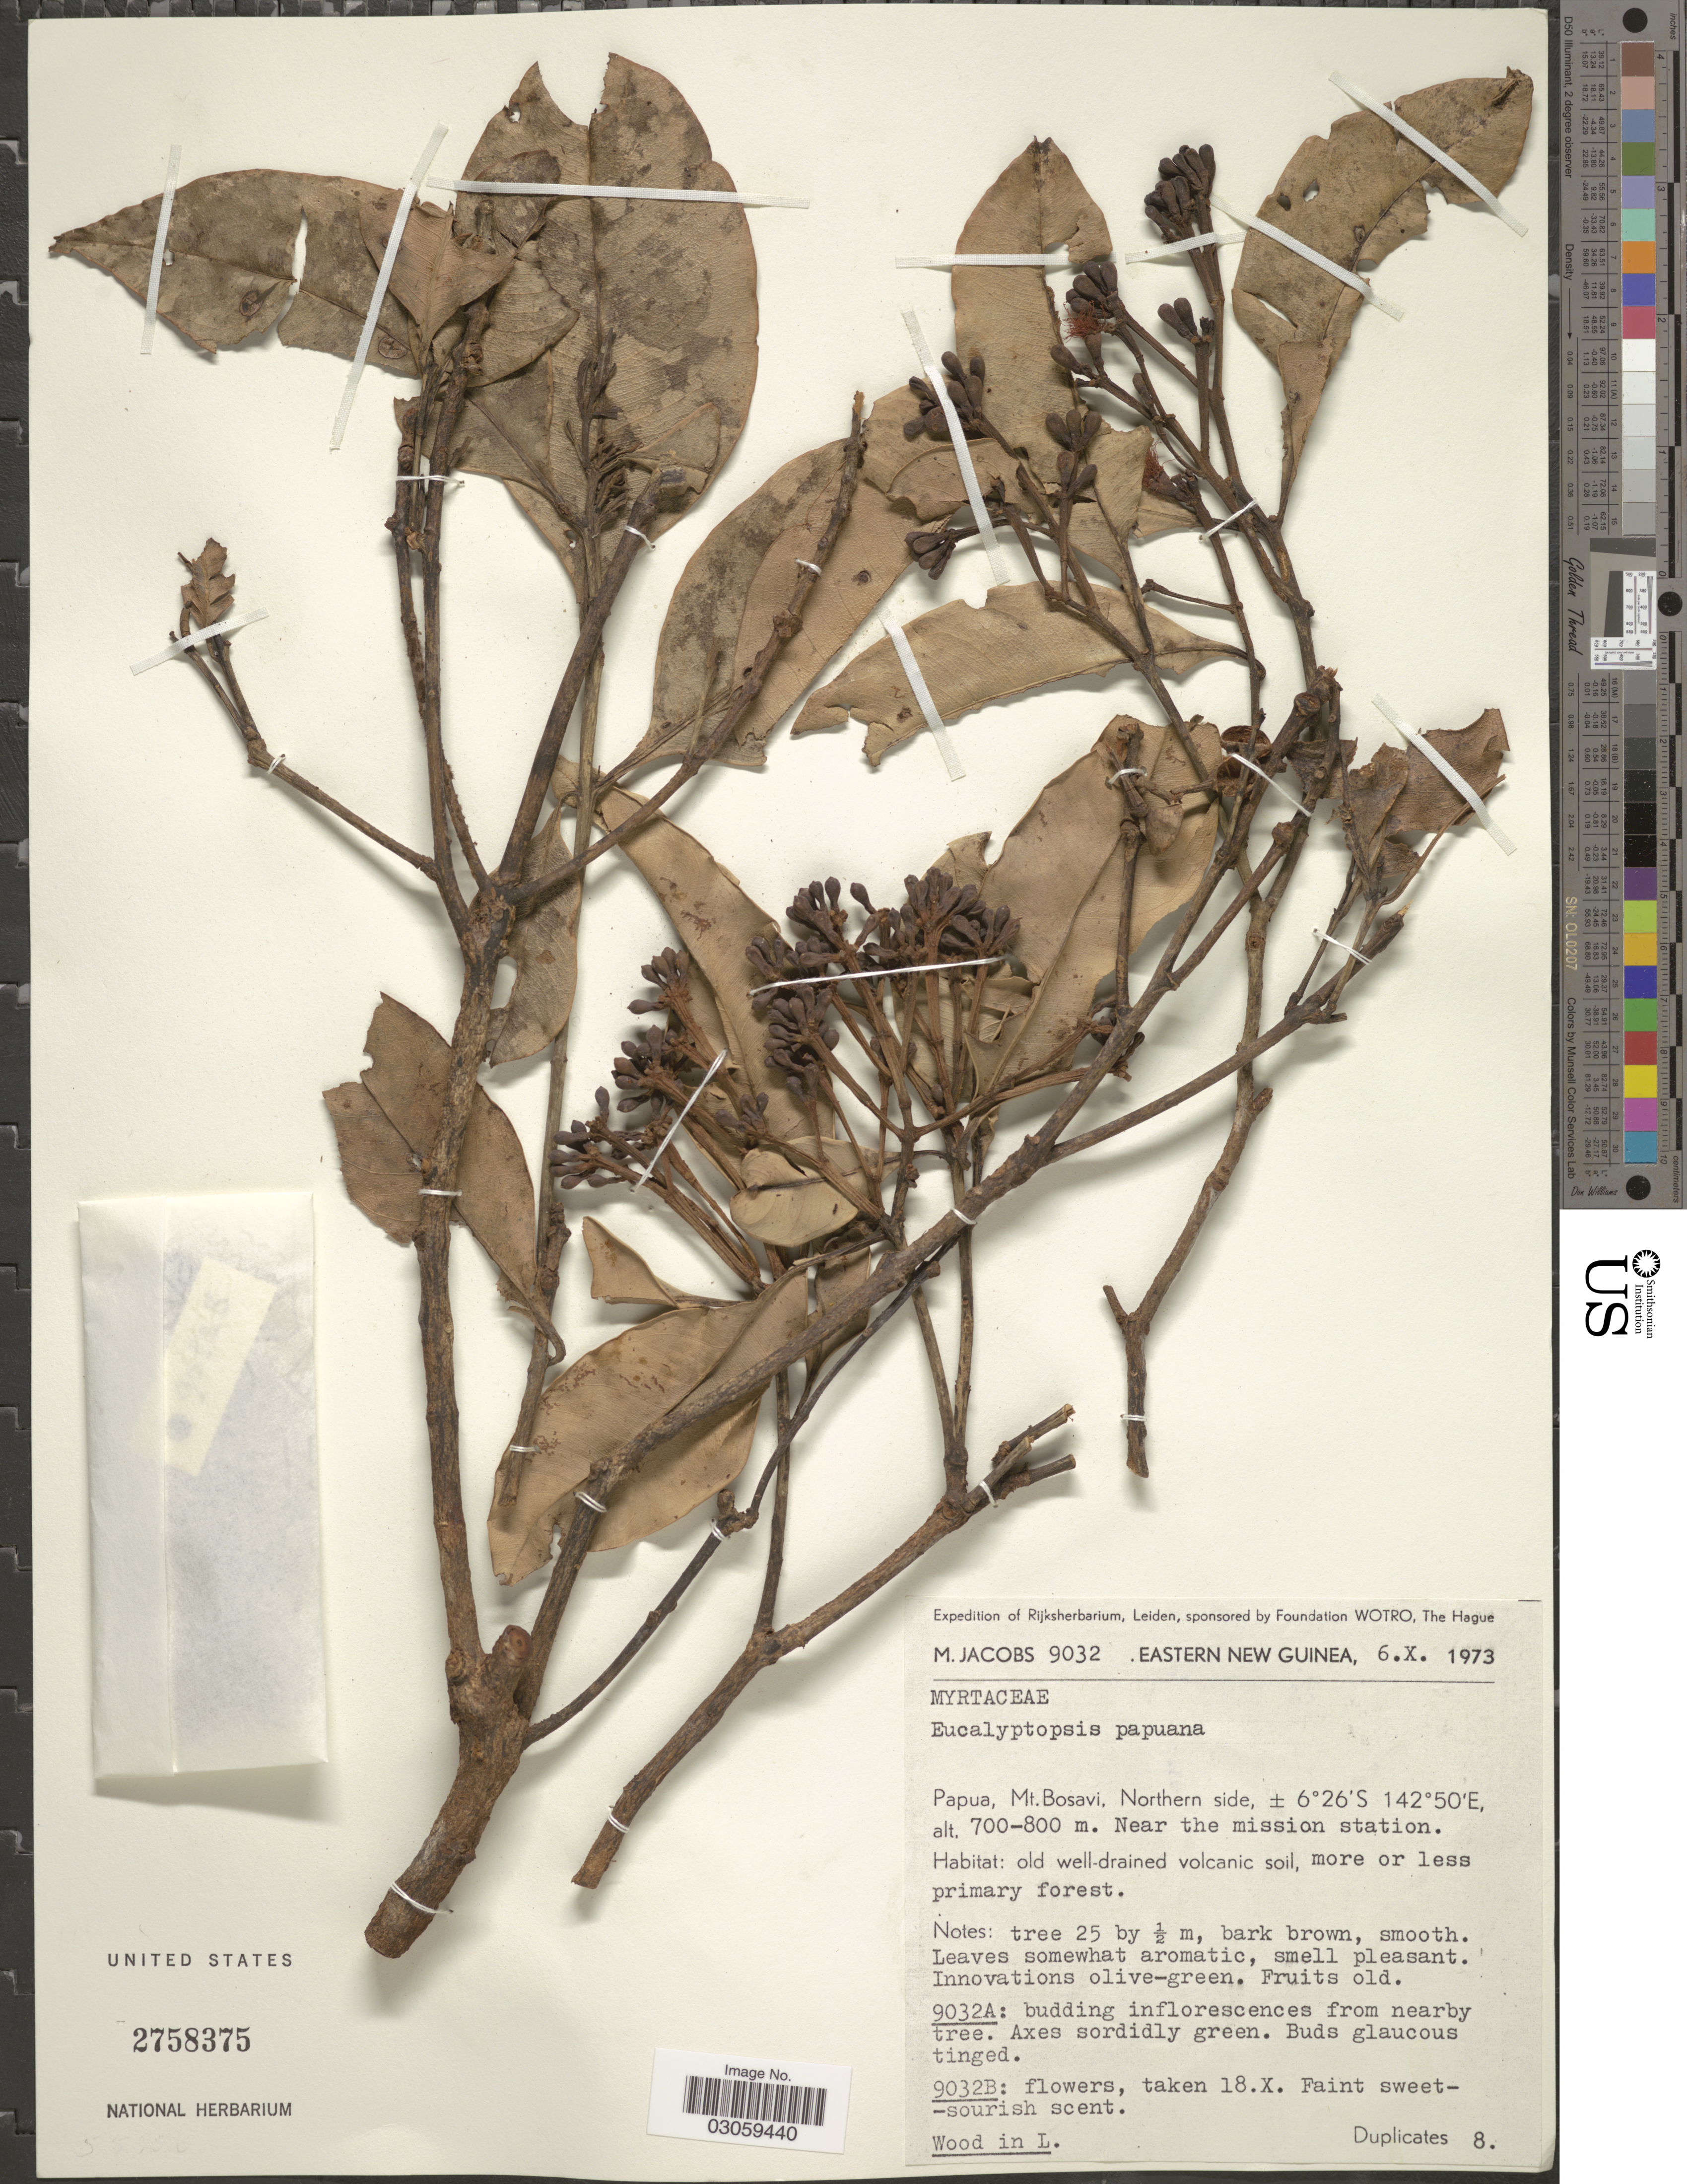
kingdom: Plantae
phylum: Tracheophyta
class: Magnoliopsida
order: Myrtales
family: Myrtaceae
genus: Eucalyptopsis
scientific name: Eucalyptopsis papuana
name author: C.T. White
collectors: M. Jacobs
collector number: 9032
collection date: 1973-10-06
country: Papua New Guinea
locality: Eastern New Guinea. Papua, Mt. Bosavi. Northern side. Near the mission station.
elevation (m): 700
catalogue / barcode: US 2758375